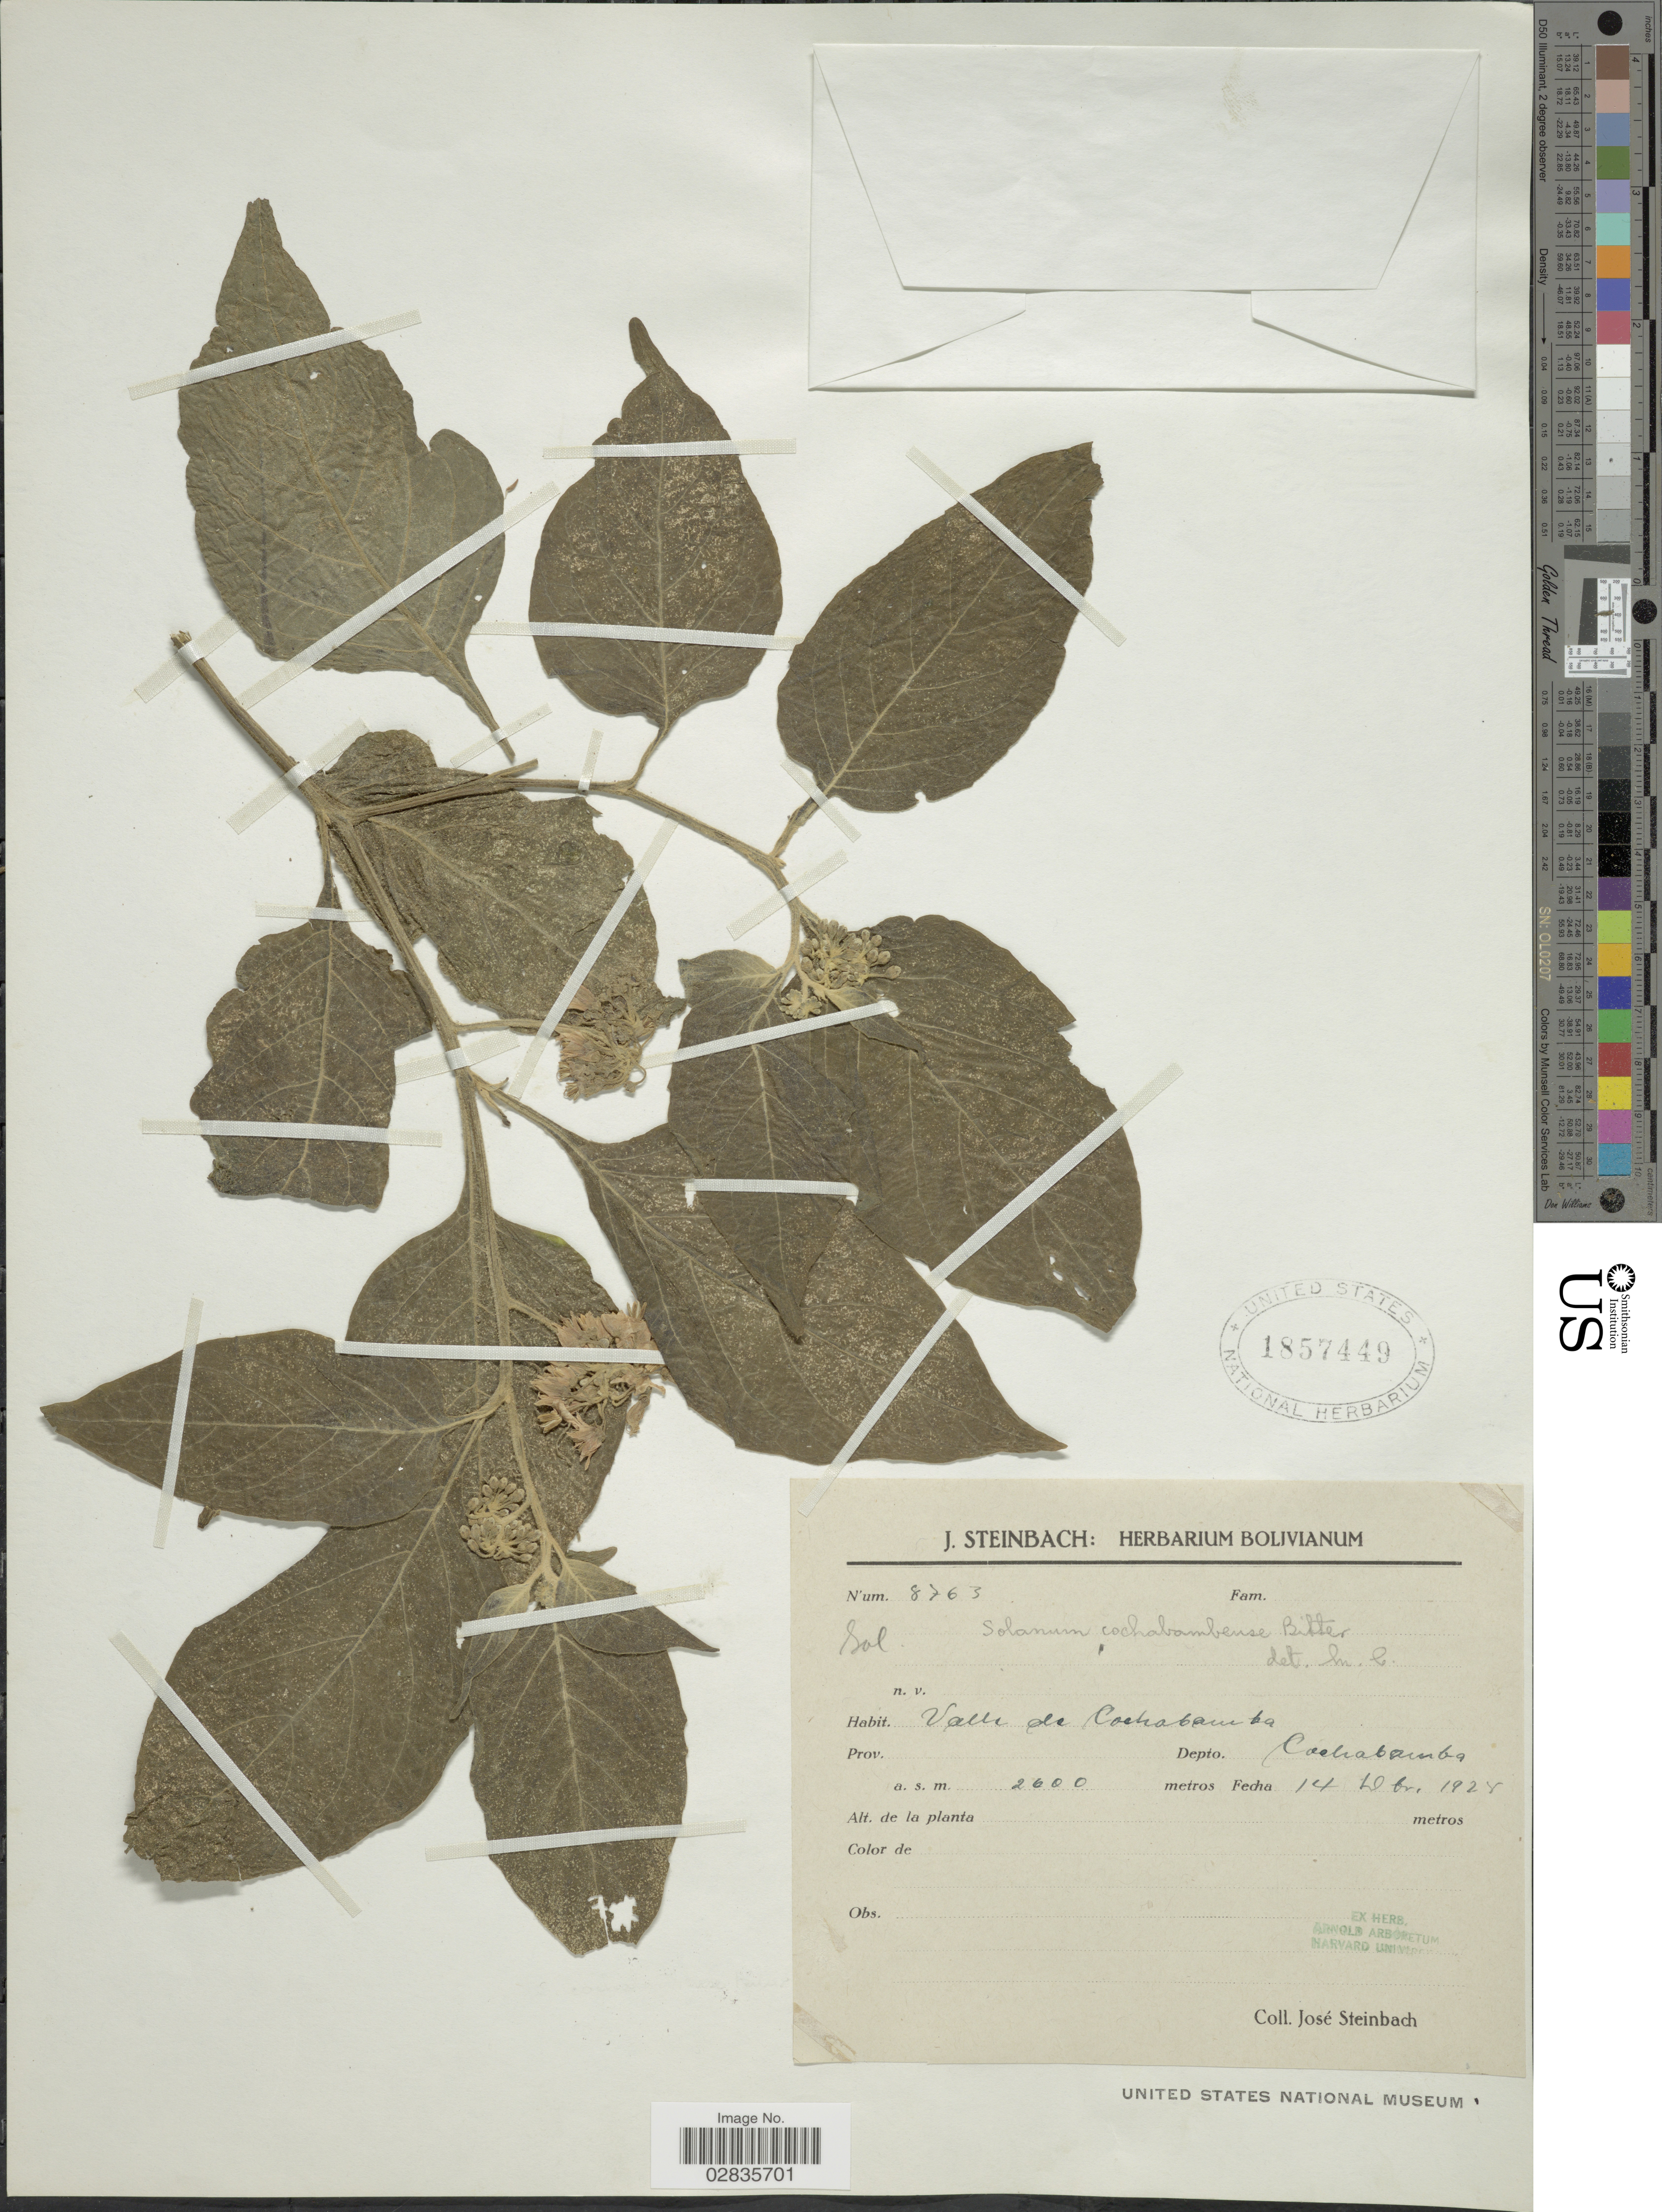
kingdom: Plantae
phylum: Tracheophyta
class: Magnoliopsida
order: Solanales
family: Solanaceae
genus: Solanum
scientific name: Solanum cochabambense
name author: Bitter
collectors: J. Steinbach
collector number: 8763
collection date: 1928-12-14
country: Bolivia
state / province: Cochabamba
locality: Valle de Cochabamba, Depto. Cochabamba.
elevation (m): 2600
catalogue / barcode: US 1857449